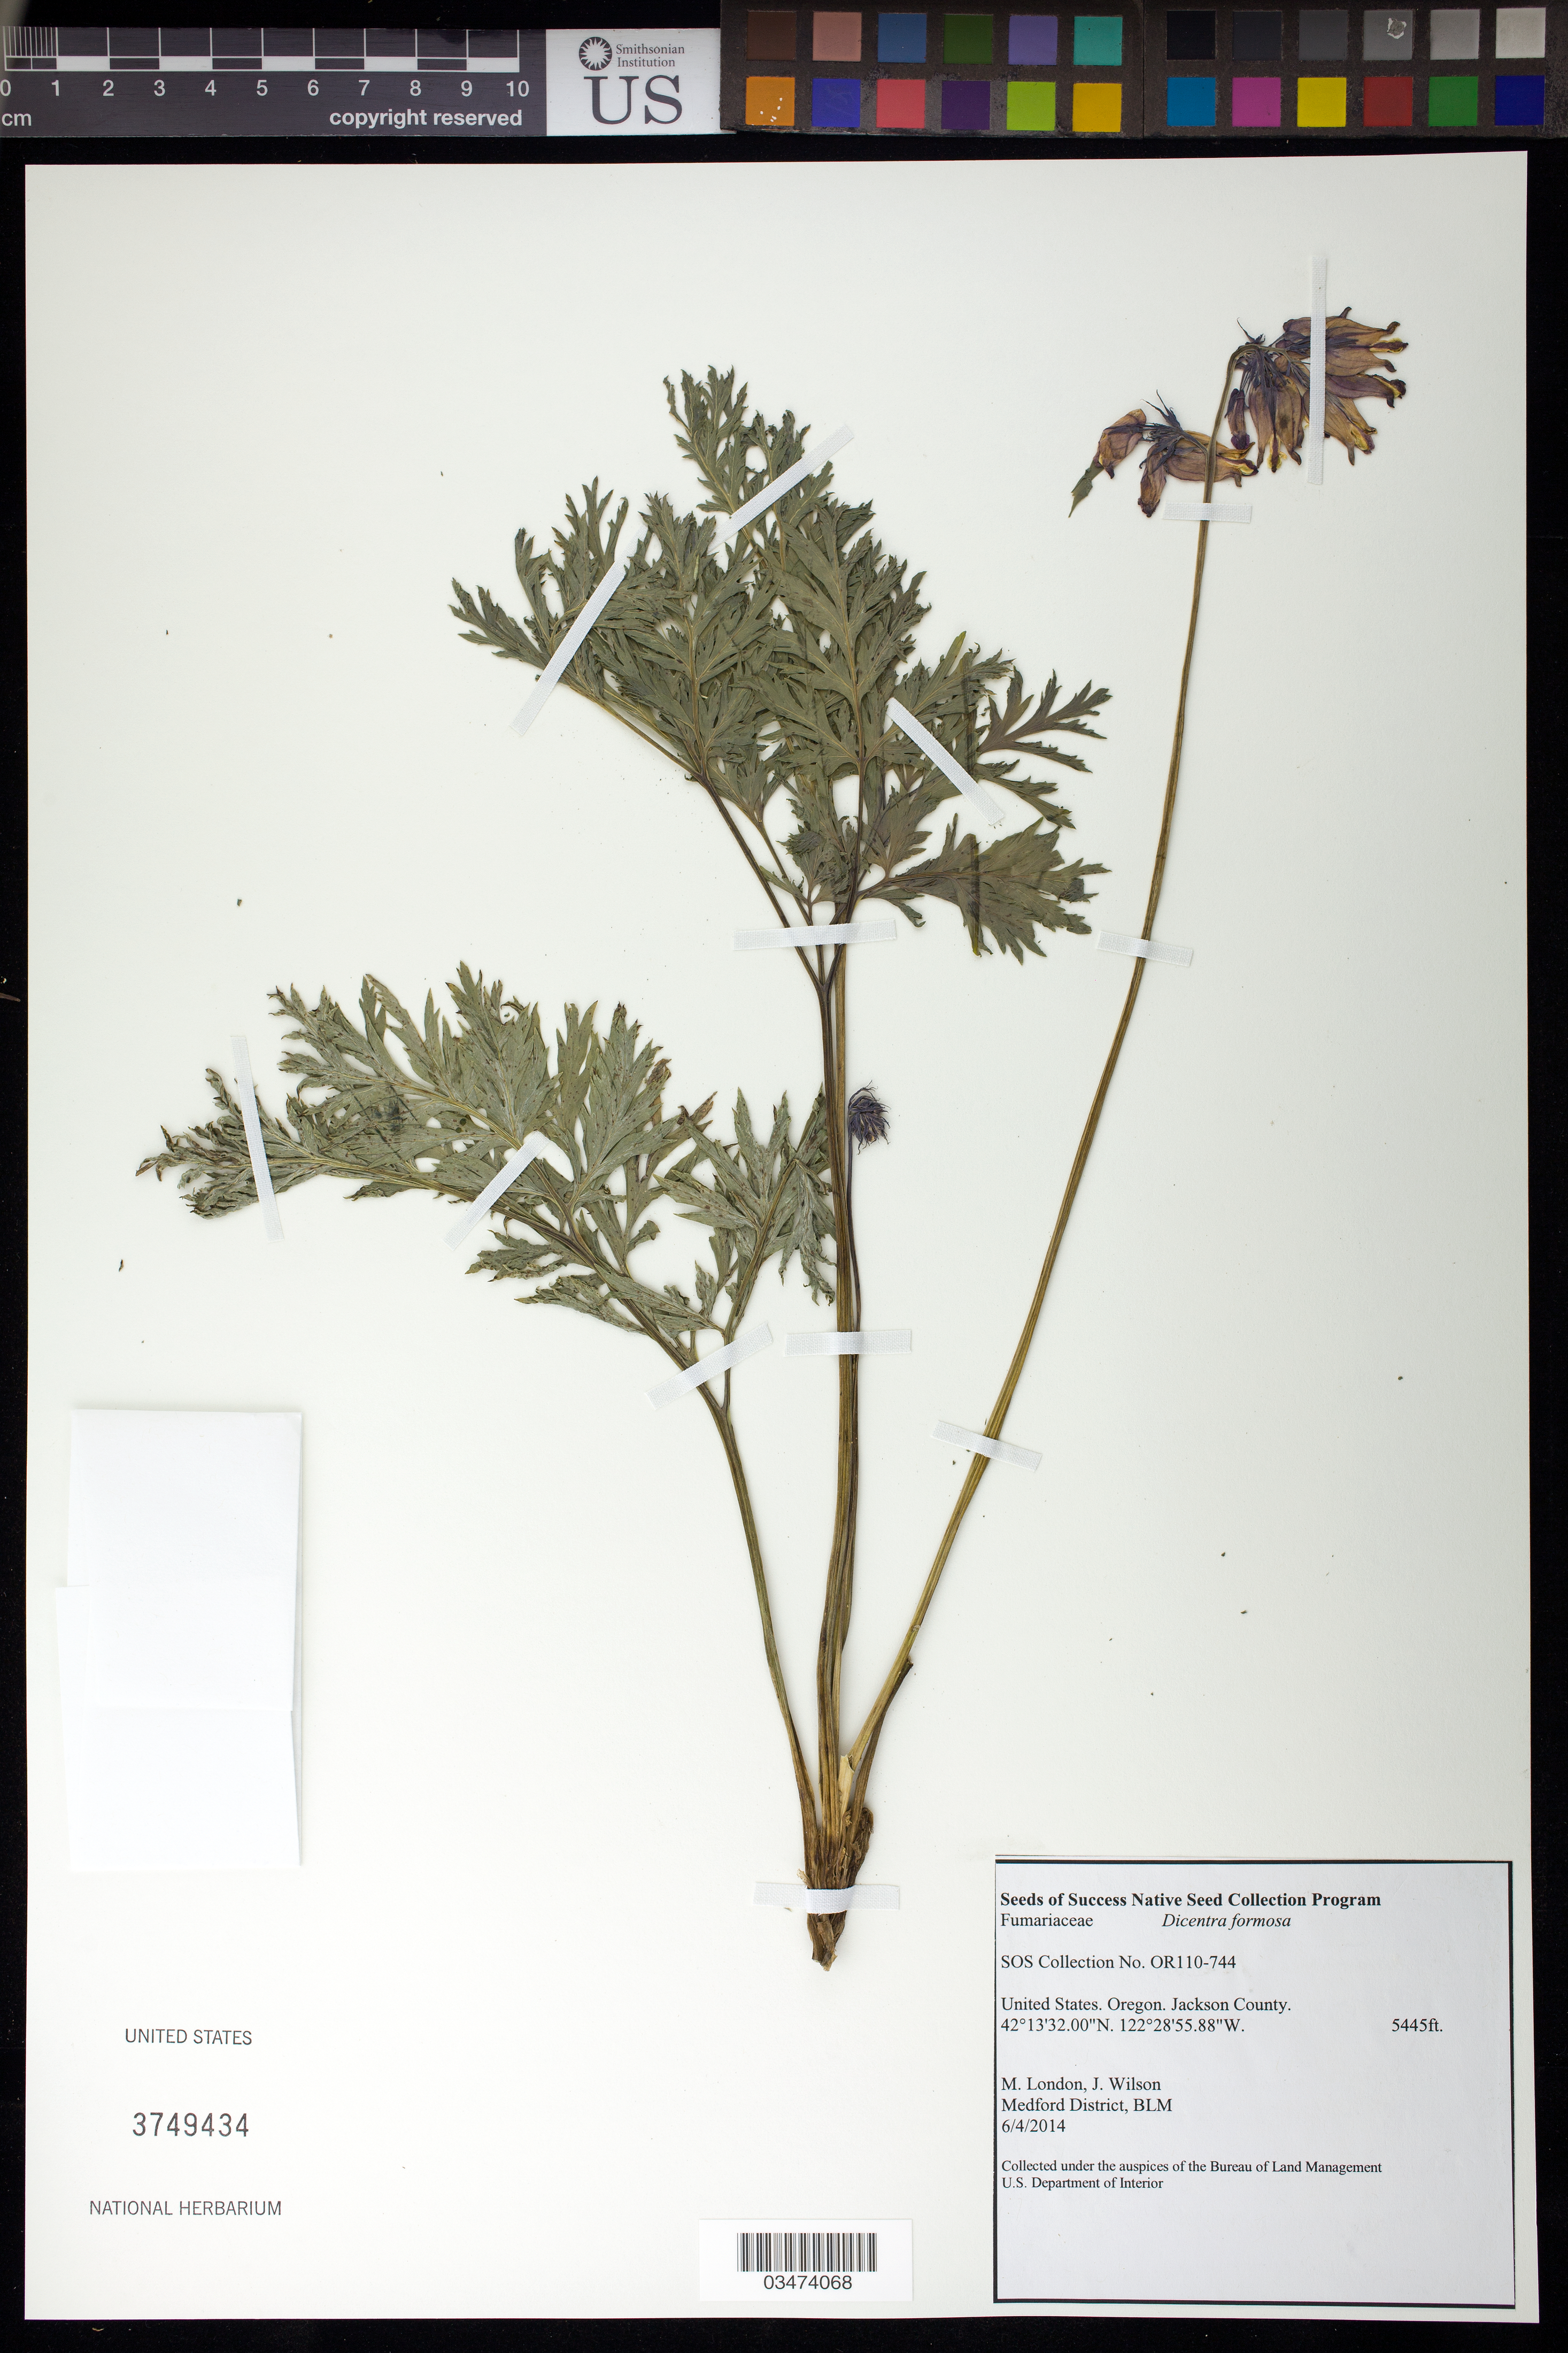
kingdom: Plantae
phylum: Tracheophyta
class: Magnoliopsida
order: Ranunculales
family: Papaveraceae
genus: Dicentra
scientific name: Dicentra formosa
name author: (Haw.) Walp.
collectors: M. London & J. Wilson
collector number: OR110-744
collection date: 2014-06-04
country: United States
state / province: Oregon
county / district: Jackson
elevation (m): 1660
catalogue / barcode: US 3749434